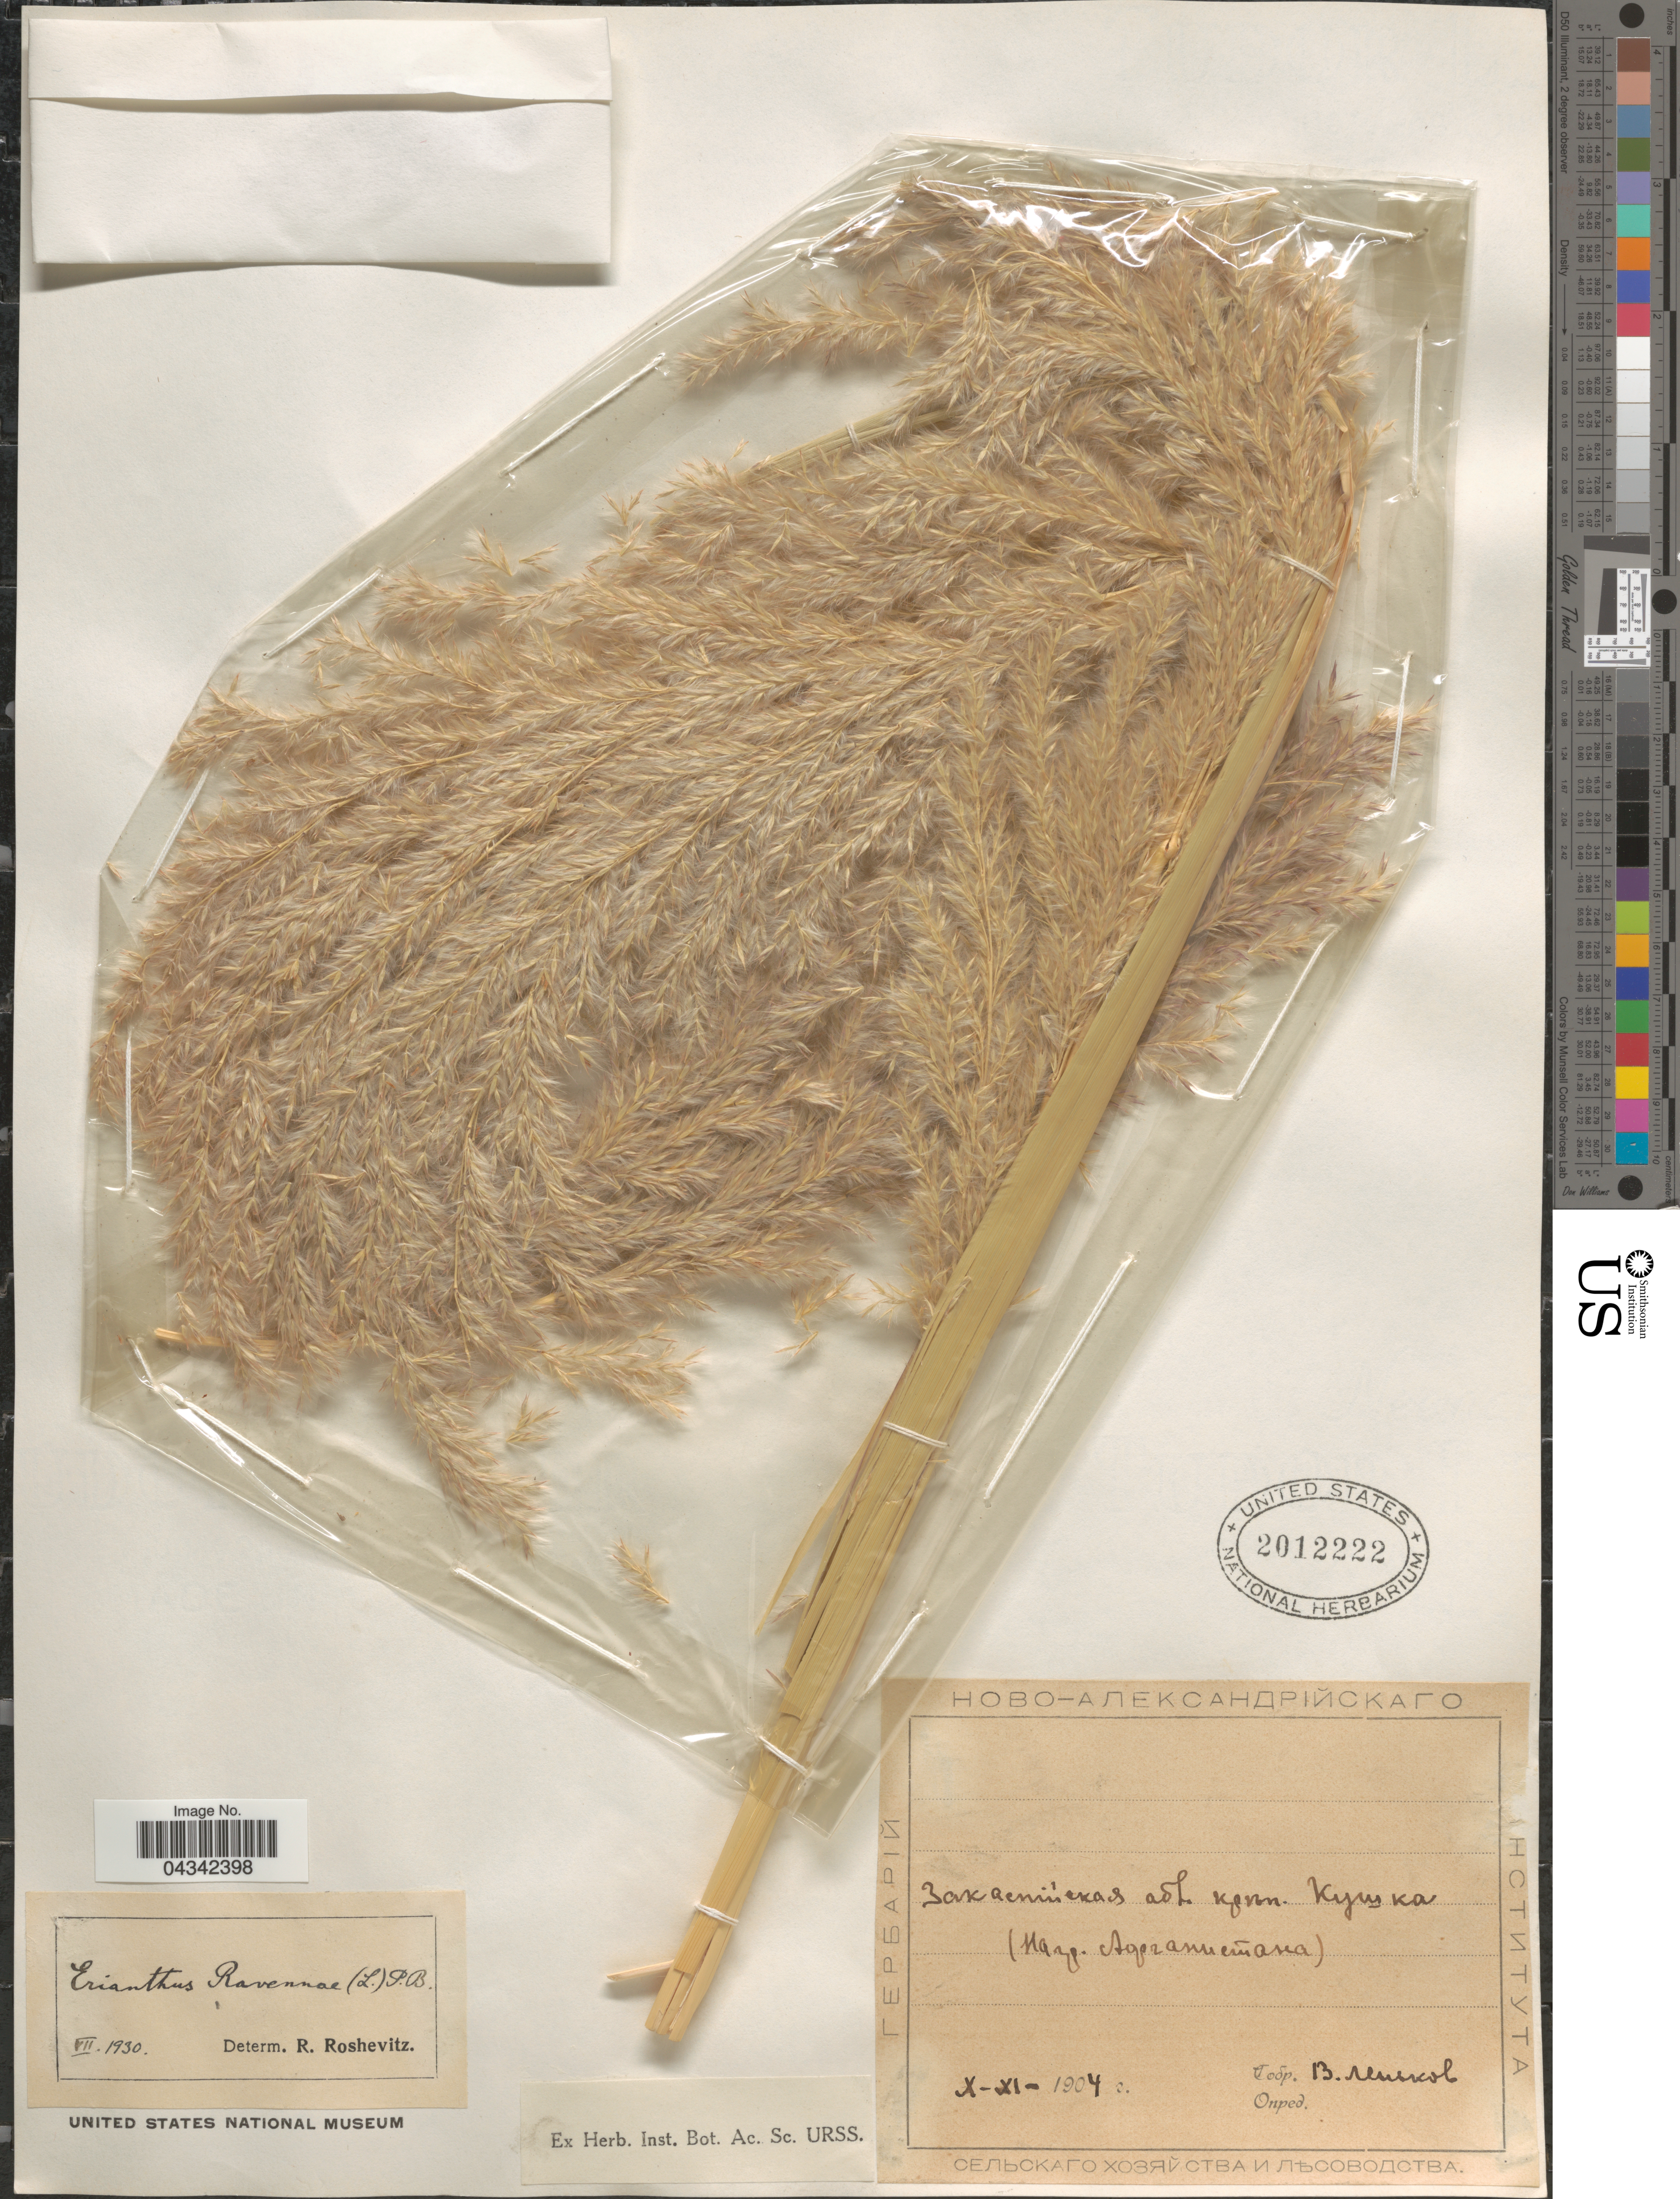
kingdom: Plantae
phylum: Tracheophyta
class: Liliopsida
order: Poales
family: Poaceae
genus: Tripidium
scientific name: Tripidium ravennae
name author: (L.) H. Scholz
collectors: V. Lenkov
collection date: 1904-10/1904-11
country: Turkmenistan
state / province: Mary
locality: Kuska, on border with Afghanistan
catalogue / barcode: US 2012222